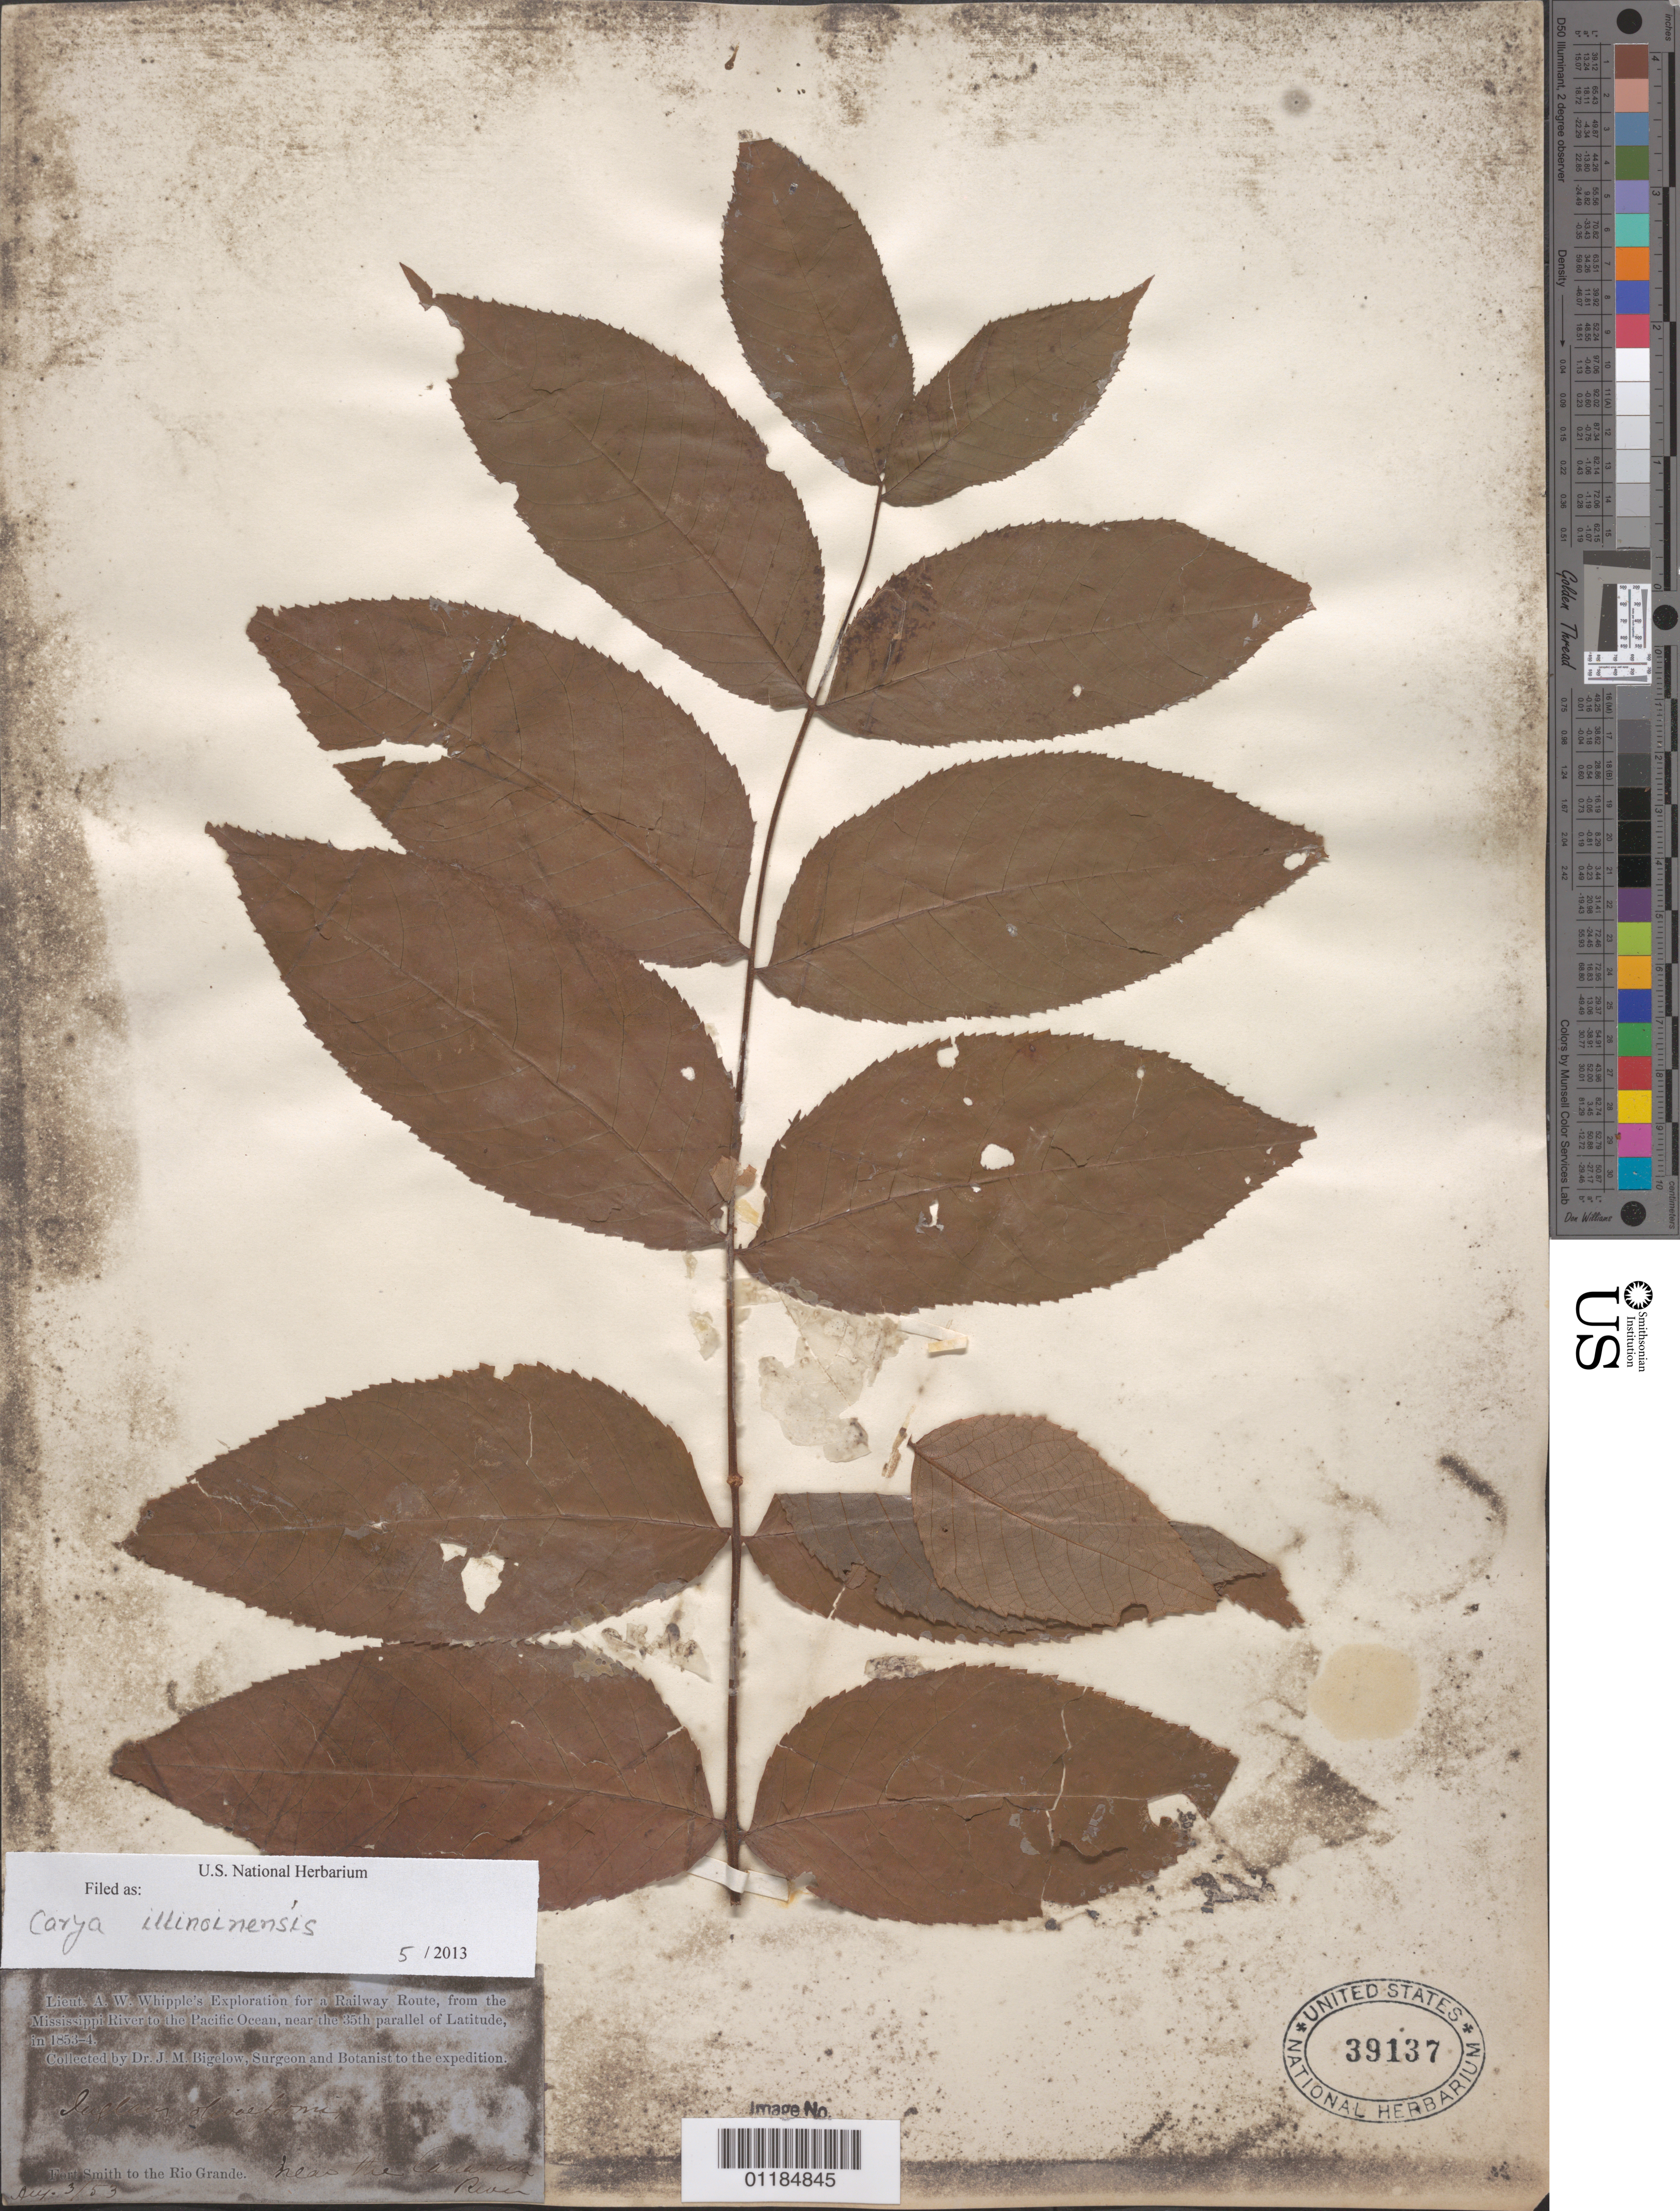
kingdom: Plantae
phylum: Tracheophyta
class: Magnoliopsida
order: Fagales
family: Juglandaceae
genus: Carya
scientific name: Carya illinoinensis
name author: (Wangenh.) K. Koch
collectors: J. M. Bigelow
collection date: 1853-08-03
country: United States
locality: Fort Smith to the Rio Grande, near the Canadian River.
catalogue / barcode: US 39137